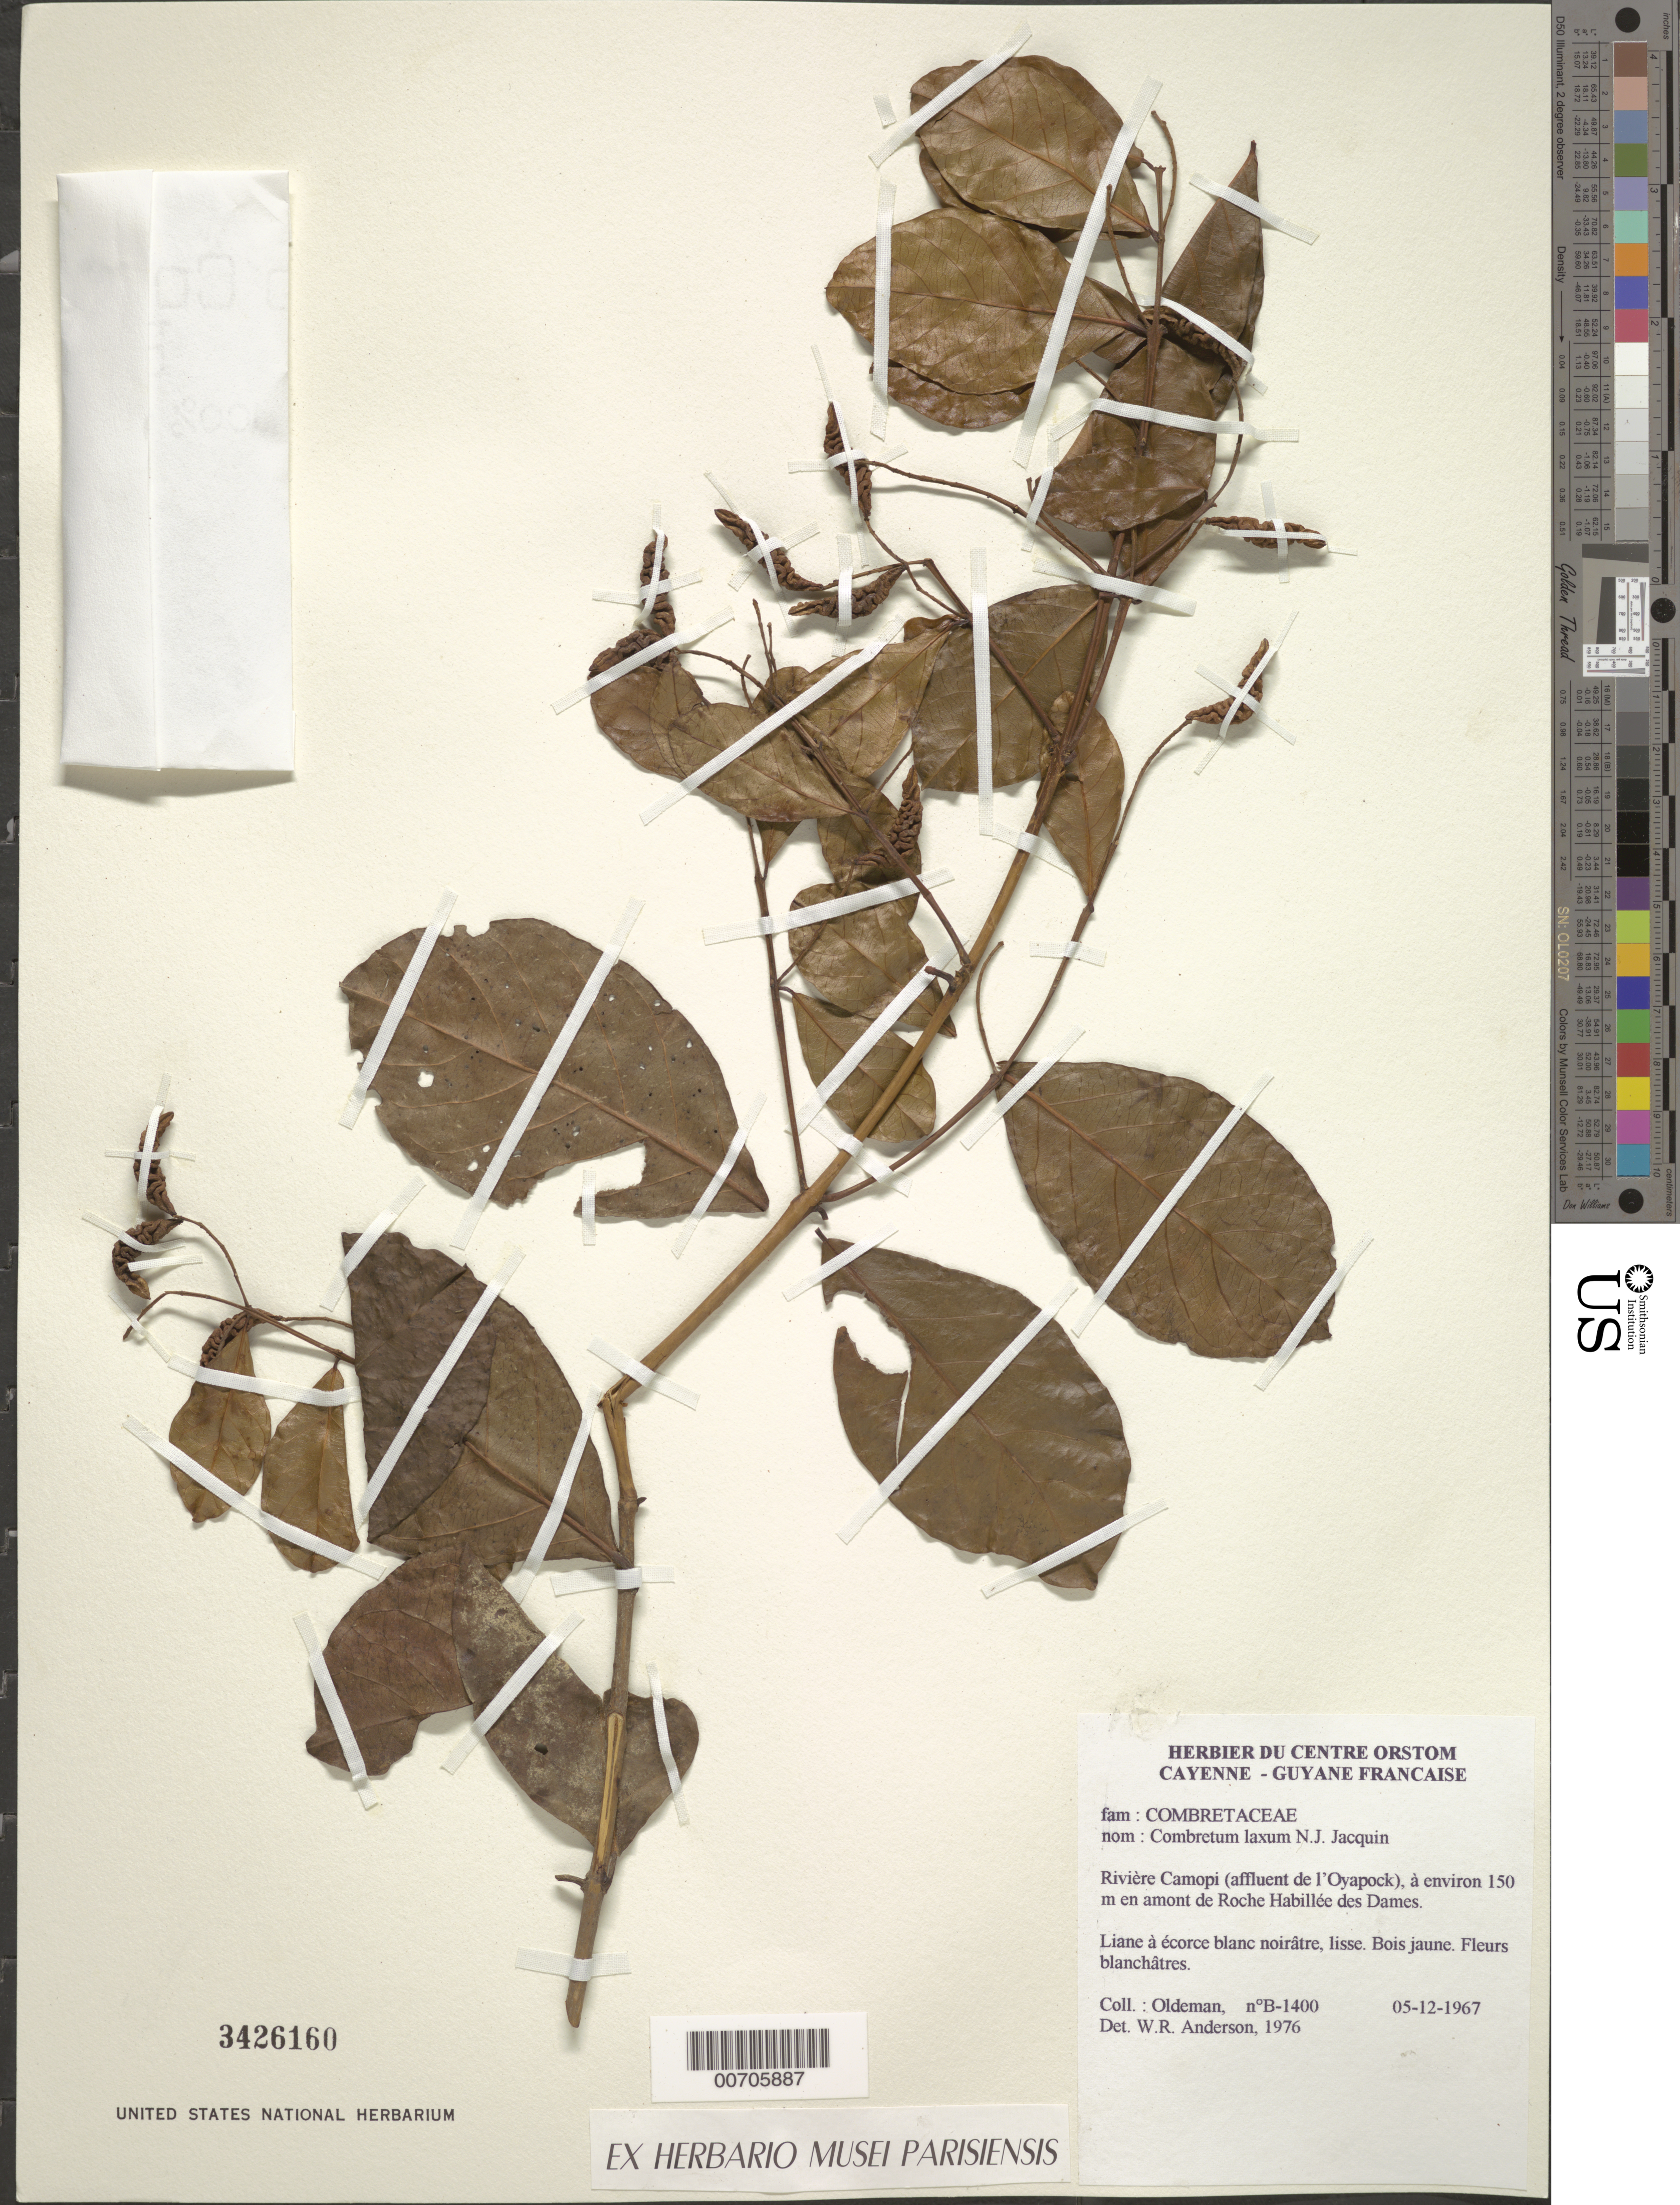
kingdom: Plantae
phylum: Tracheophyta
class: Magnoliopsida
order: Myrtales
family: Combretaceae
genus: Combretum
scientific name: Combretum laxum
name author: Jacq.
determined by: Anderson, W. R., (MICH), University of Michigan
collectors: R. Oldeman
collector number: B 1400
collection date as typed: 5-Dec-67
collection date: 1967-12-05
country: French Guiana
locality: Rivière Camopi (affl. de l'Oyapock), 150 m de Roche Habilee des Dames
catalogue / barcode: US 3426160